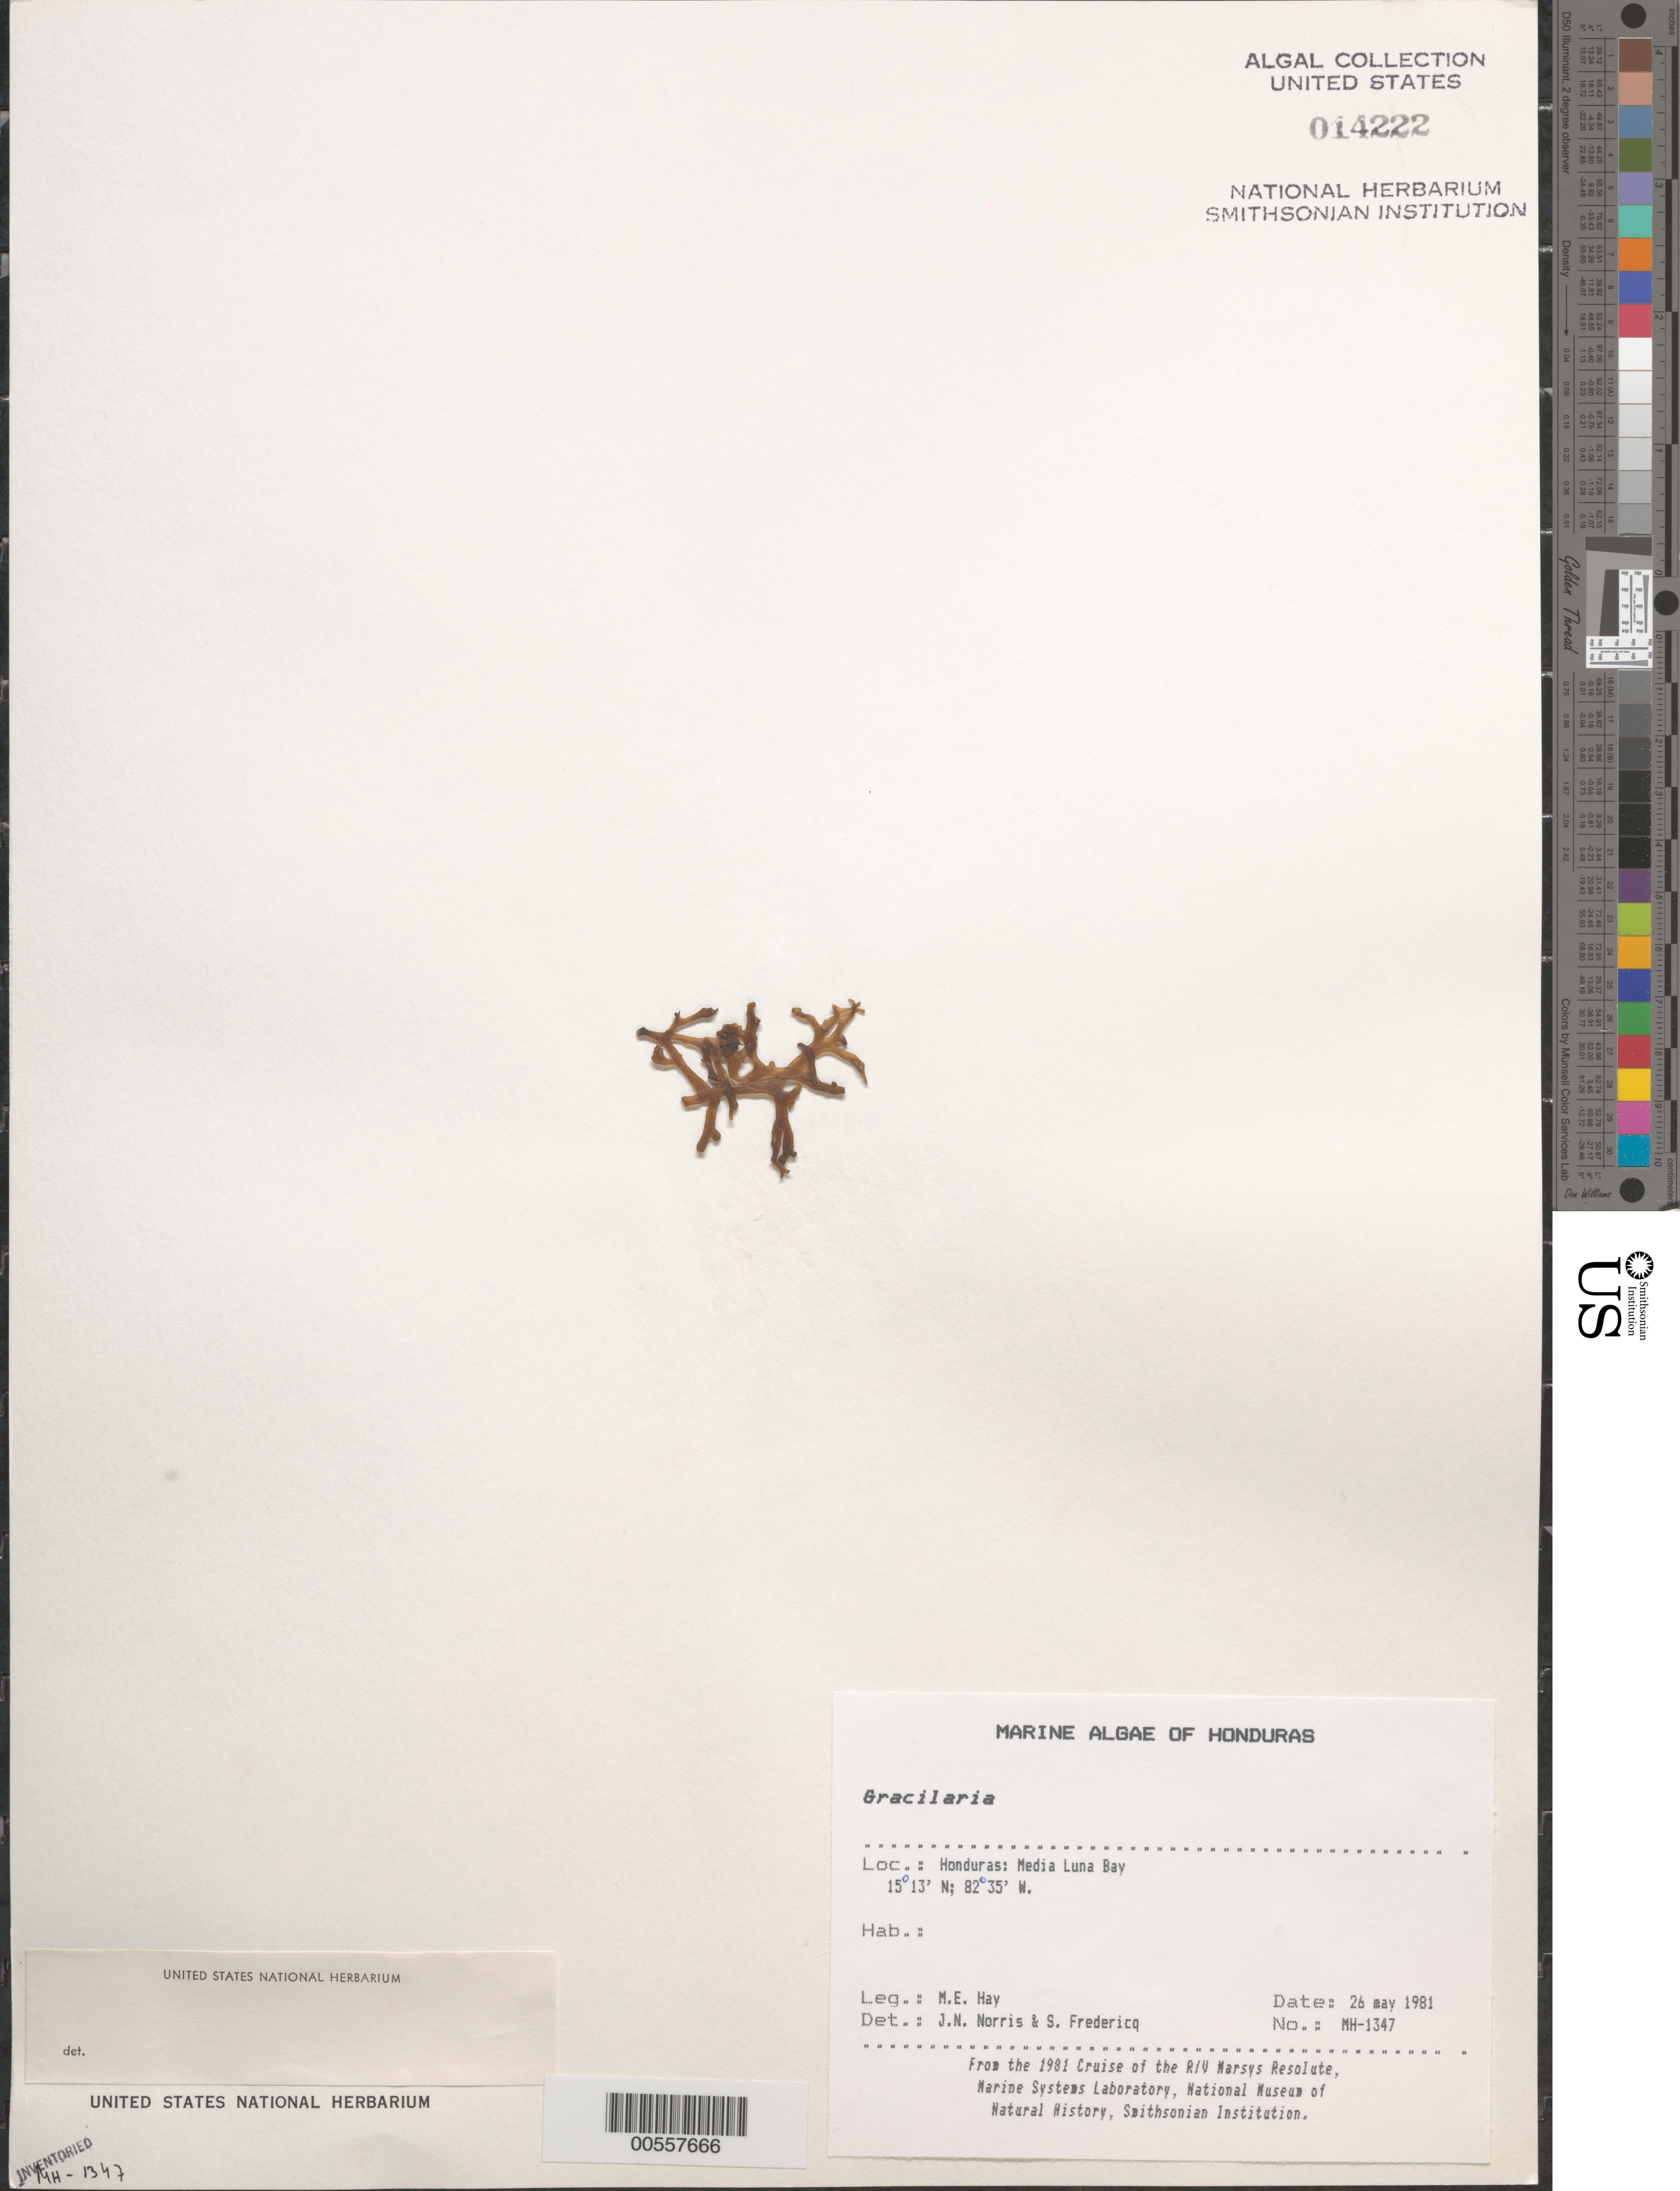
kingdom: Plantae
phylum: Rhodophyta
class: Florideophyceae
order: Gracilariales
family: Gracilariaceae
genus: Gracilaria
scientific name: Gracilaria sp.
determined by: Norris, J. N.; Fredericq, S.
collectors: M. E. Hay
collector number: MEH-1347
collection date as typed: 26 May 1981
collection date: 1981-05-26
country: Honduras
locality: Media luna bay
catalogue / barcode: US 14222